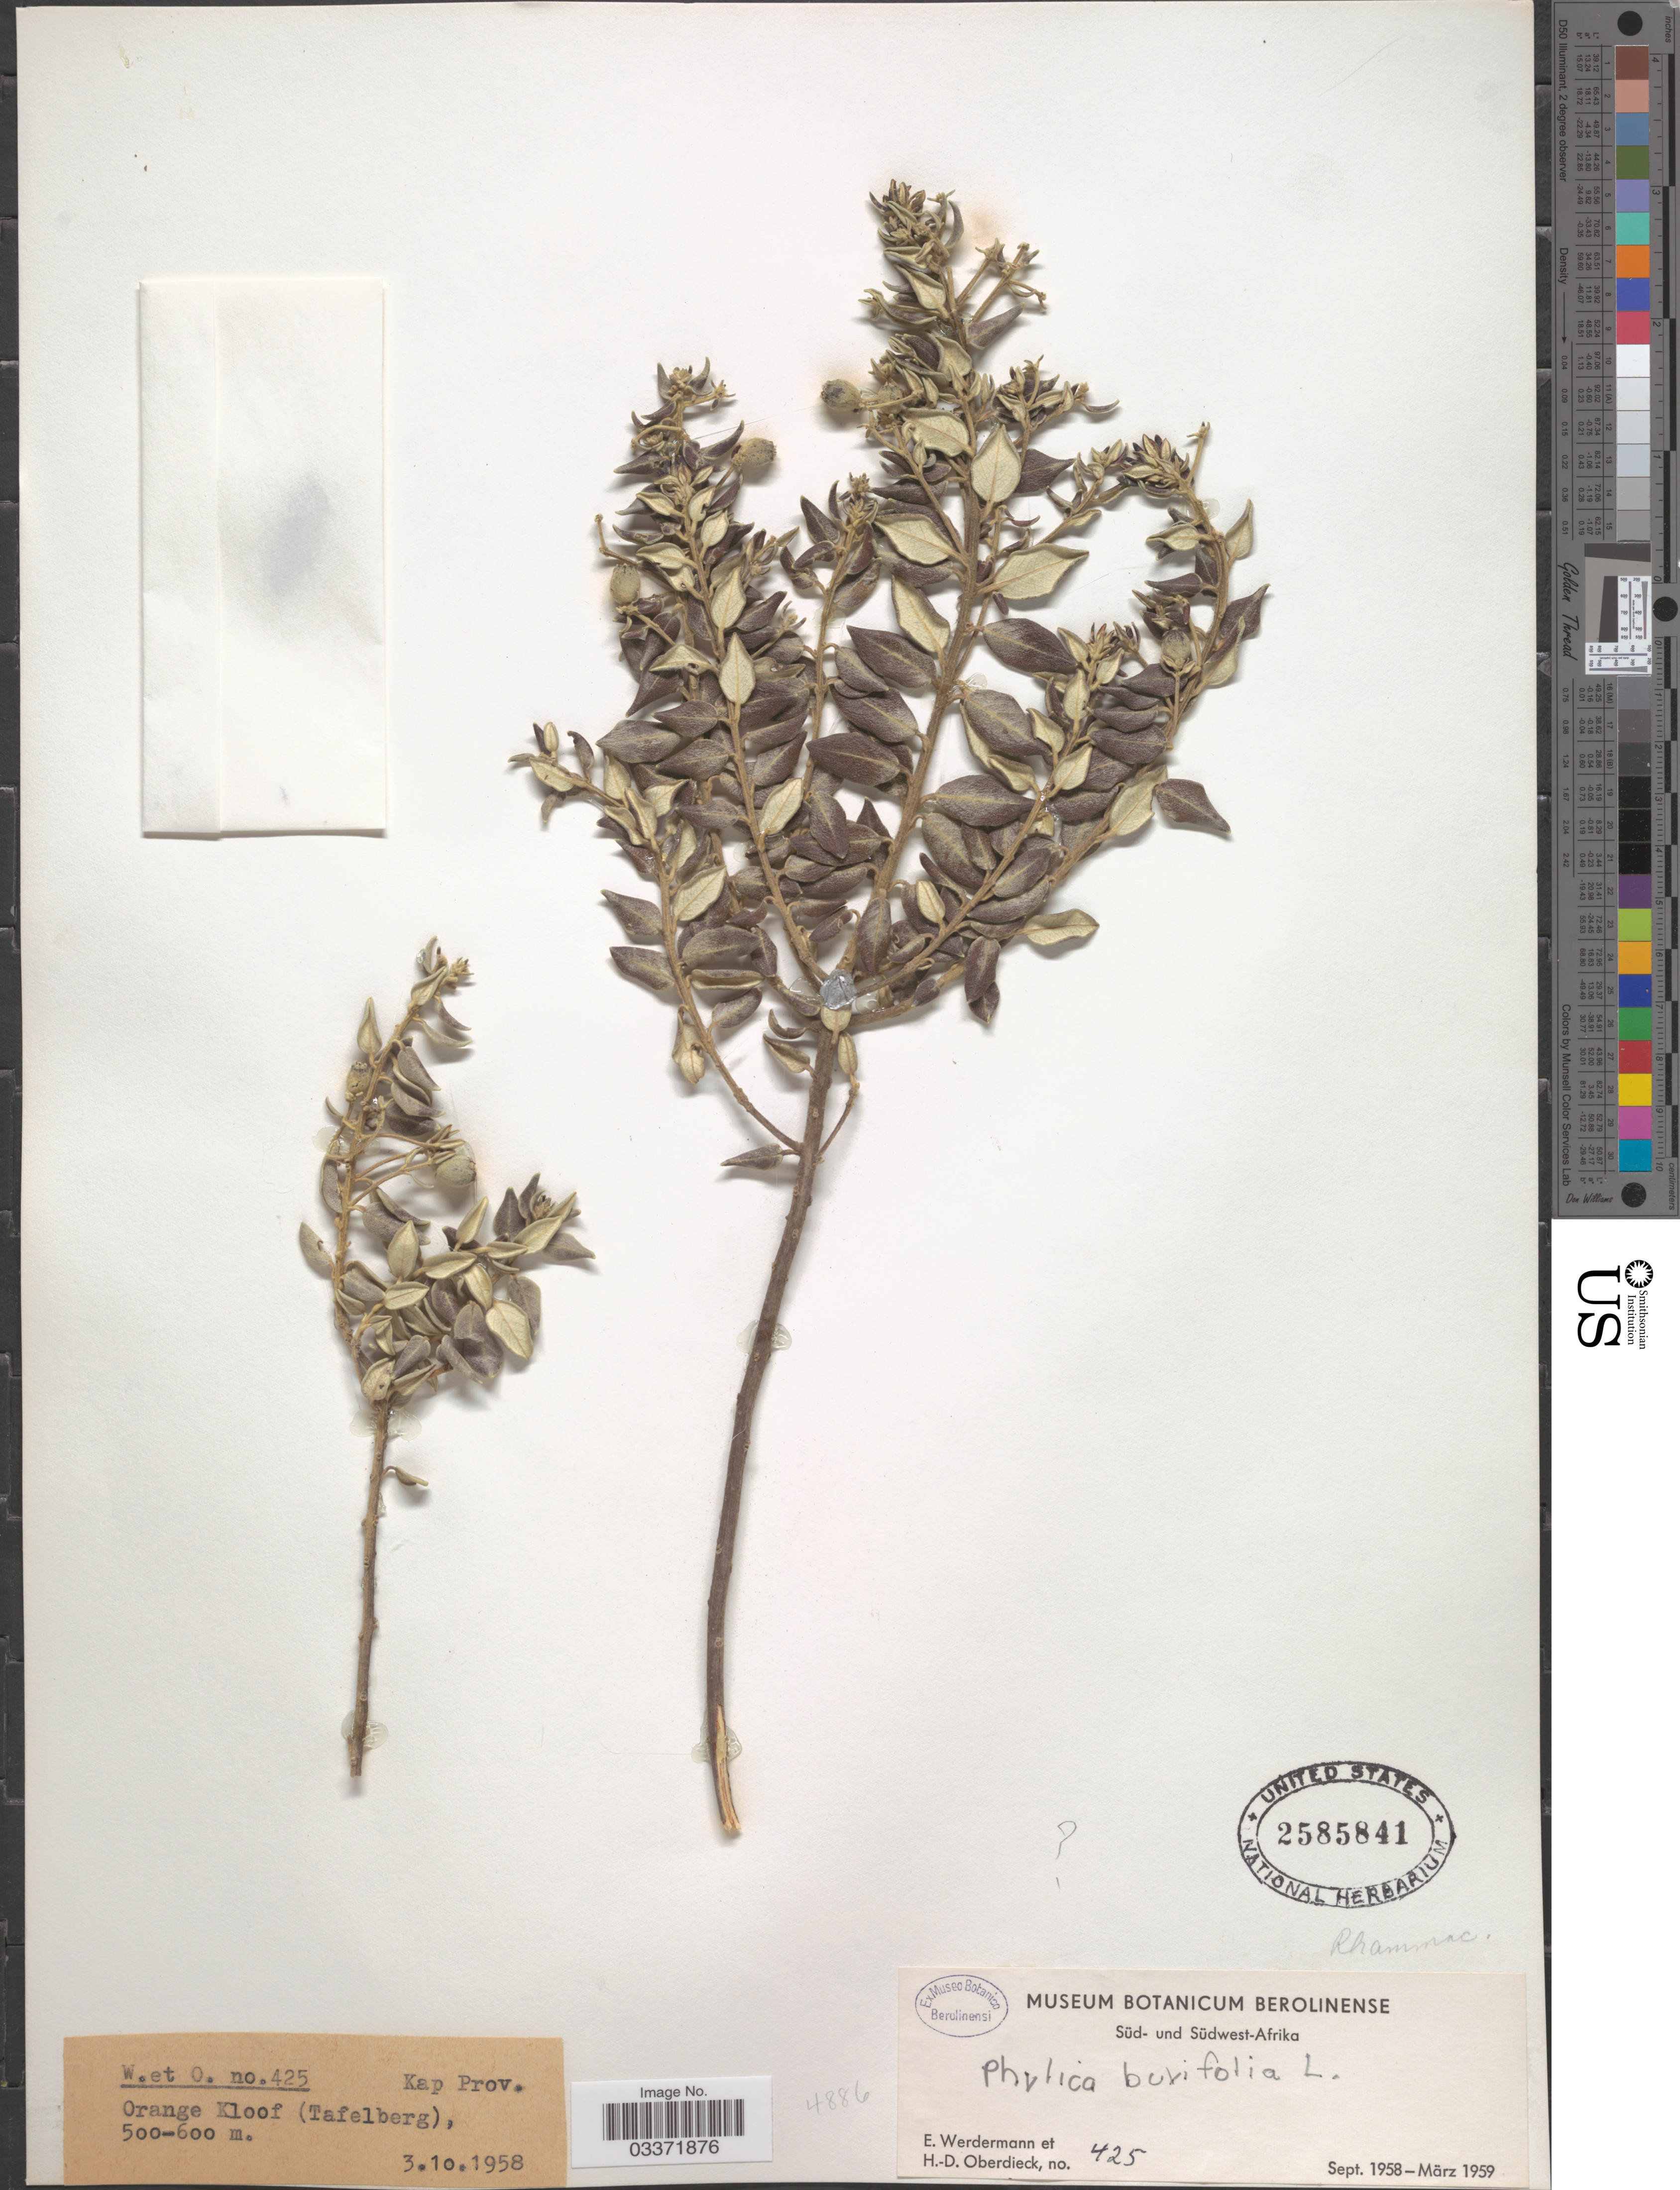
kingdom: Plantae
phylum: Tracheophyta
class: Magnoliopsida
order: Rosales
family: Rhamnaceae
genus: Phylica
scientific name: Phylica buxifolia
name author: L.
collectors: E. Werdermann & H. Oberdieck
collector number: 425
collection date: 1958-10-03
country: South Africa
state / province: Western Cape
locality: Kap Prov., Orange Kloof (Tafelberg).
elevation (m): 500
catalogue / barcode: US 2585841